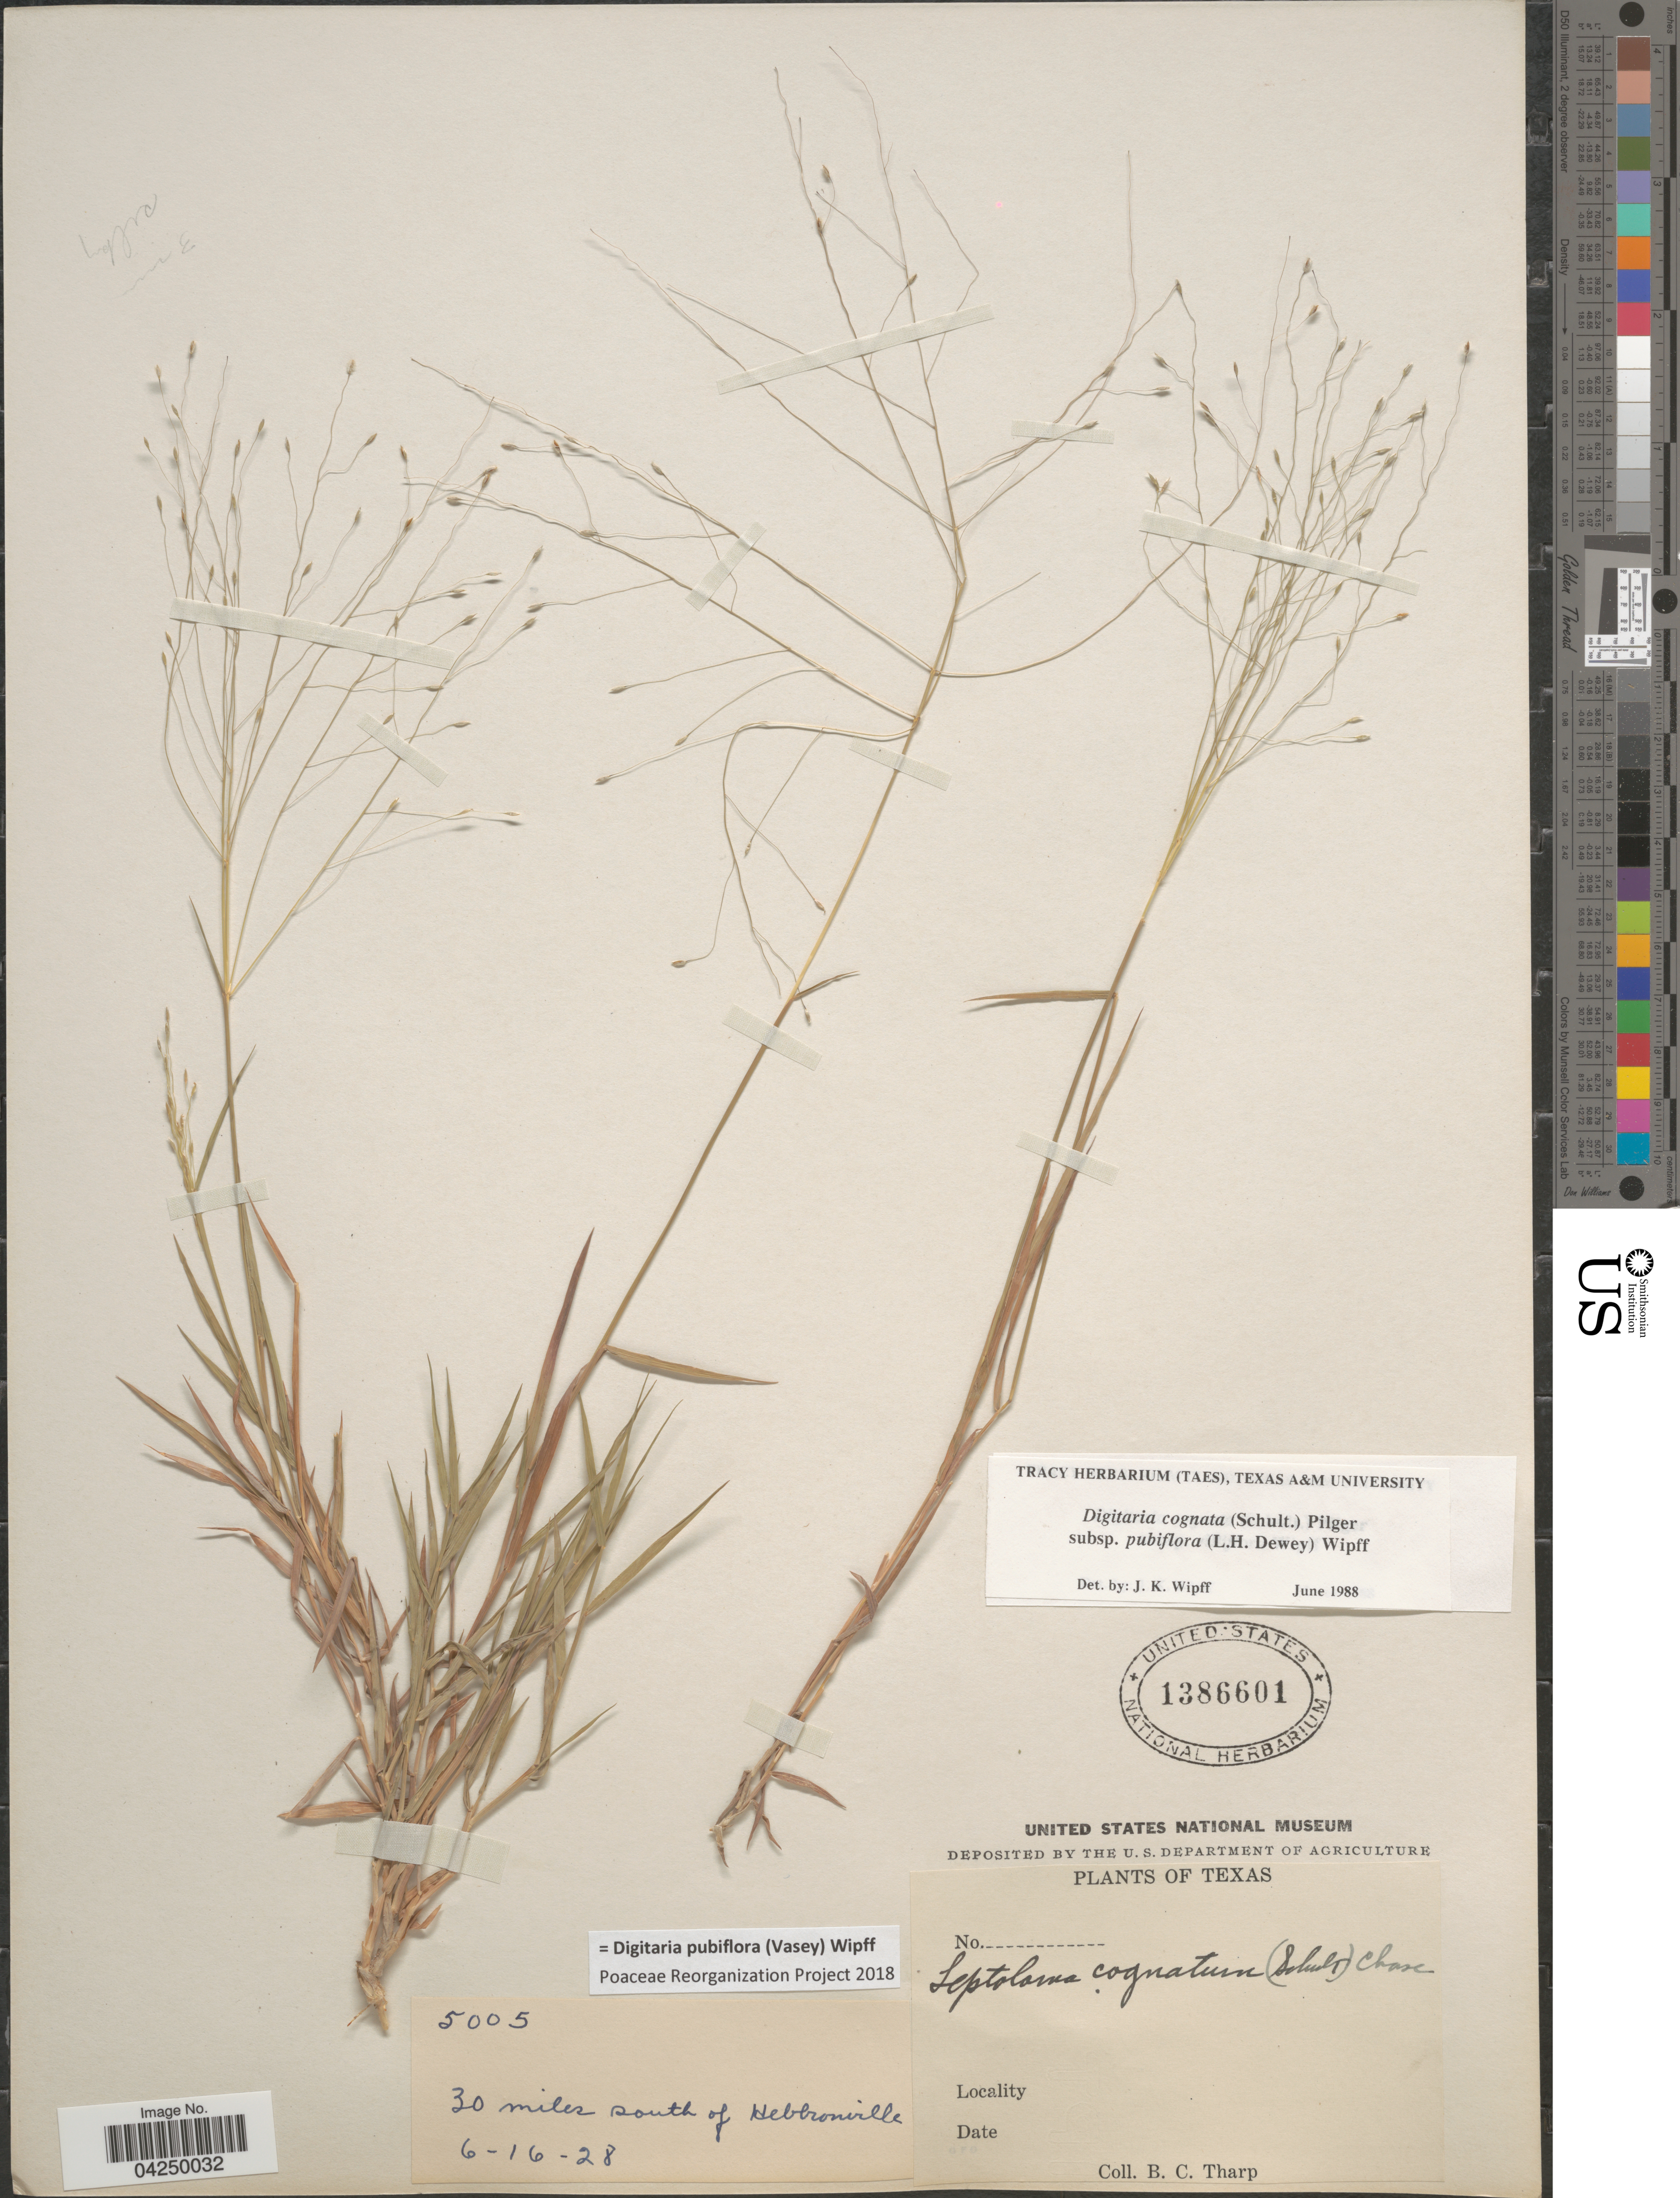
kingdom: Plantae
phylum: Tracheophyta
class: Liliopsida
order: Poales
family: Poaceae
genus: Digitaria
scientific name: Digitaria pubiflora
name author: (Vasey) Wipff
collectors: B. C. Tharp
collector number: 5005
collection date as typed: Transcribed d/m/y: 16/6/28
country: United States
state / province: Texas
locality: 30 miles south of Hebbronville.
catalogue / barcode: US 1386601